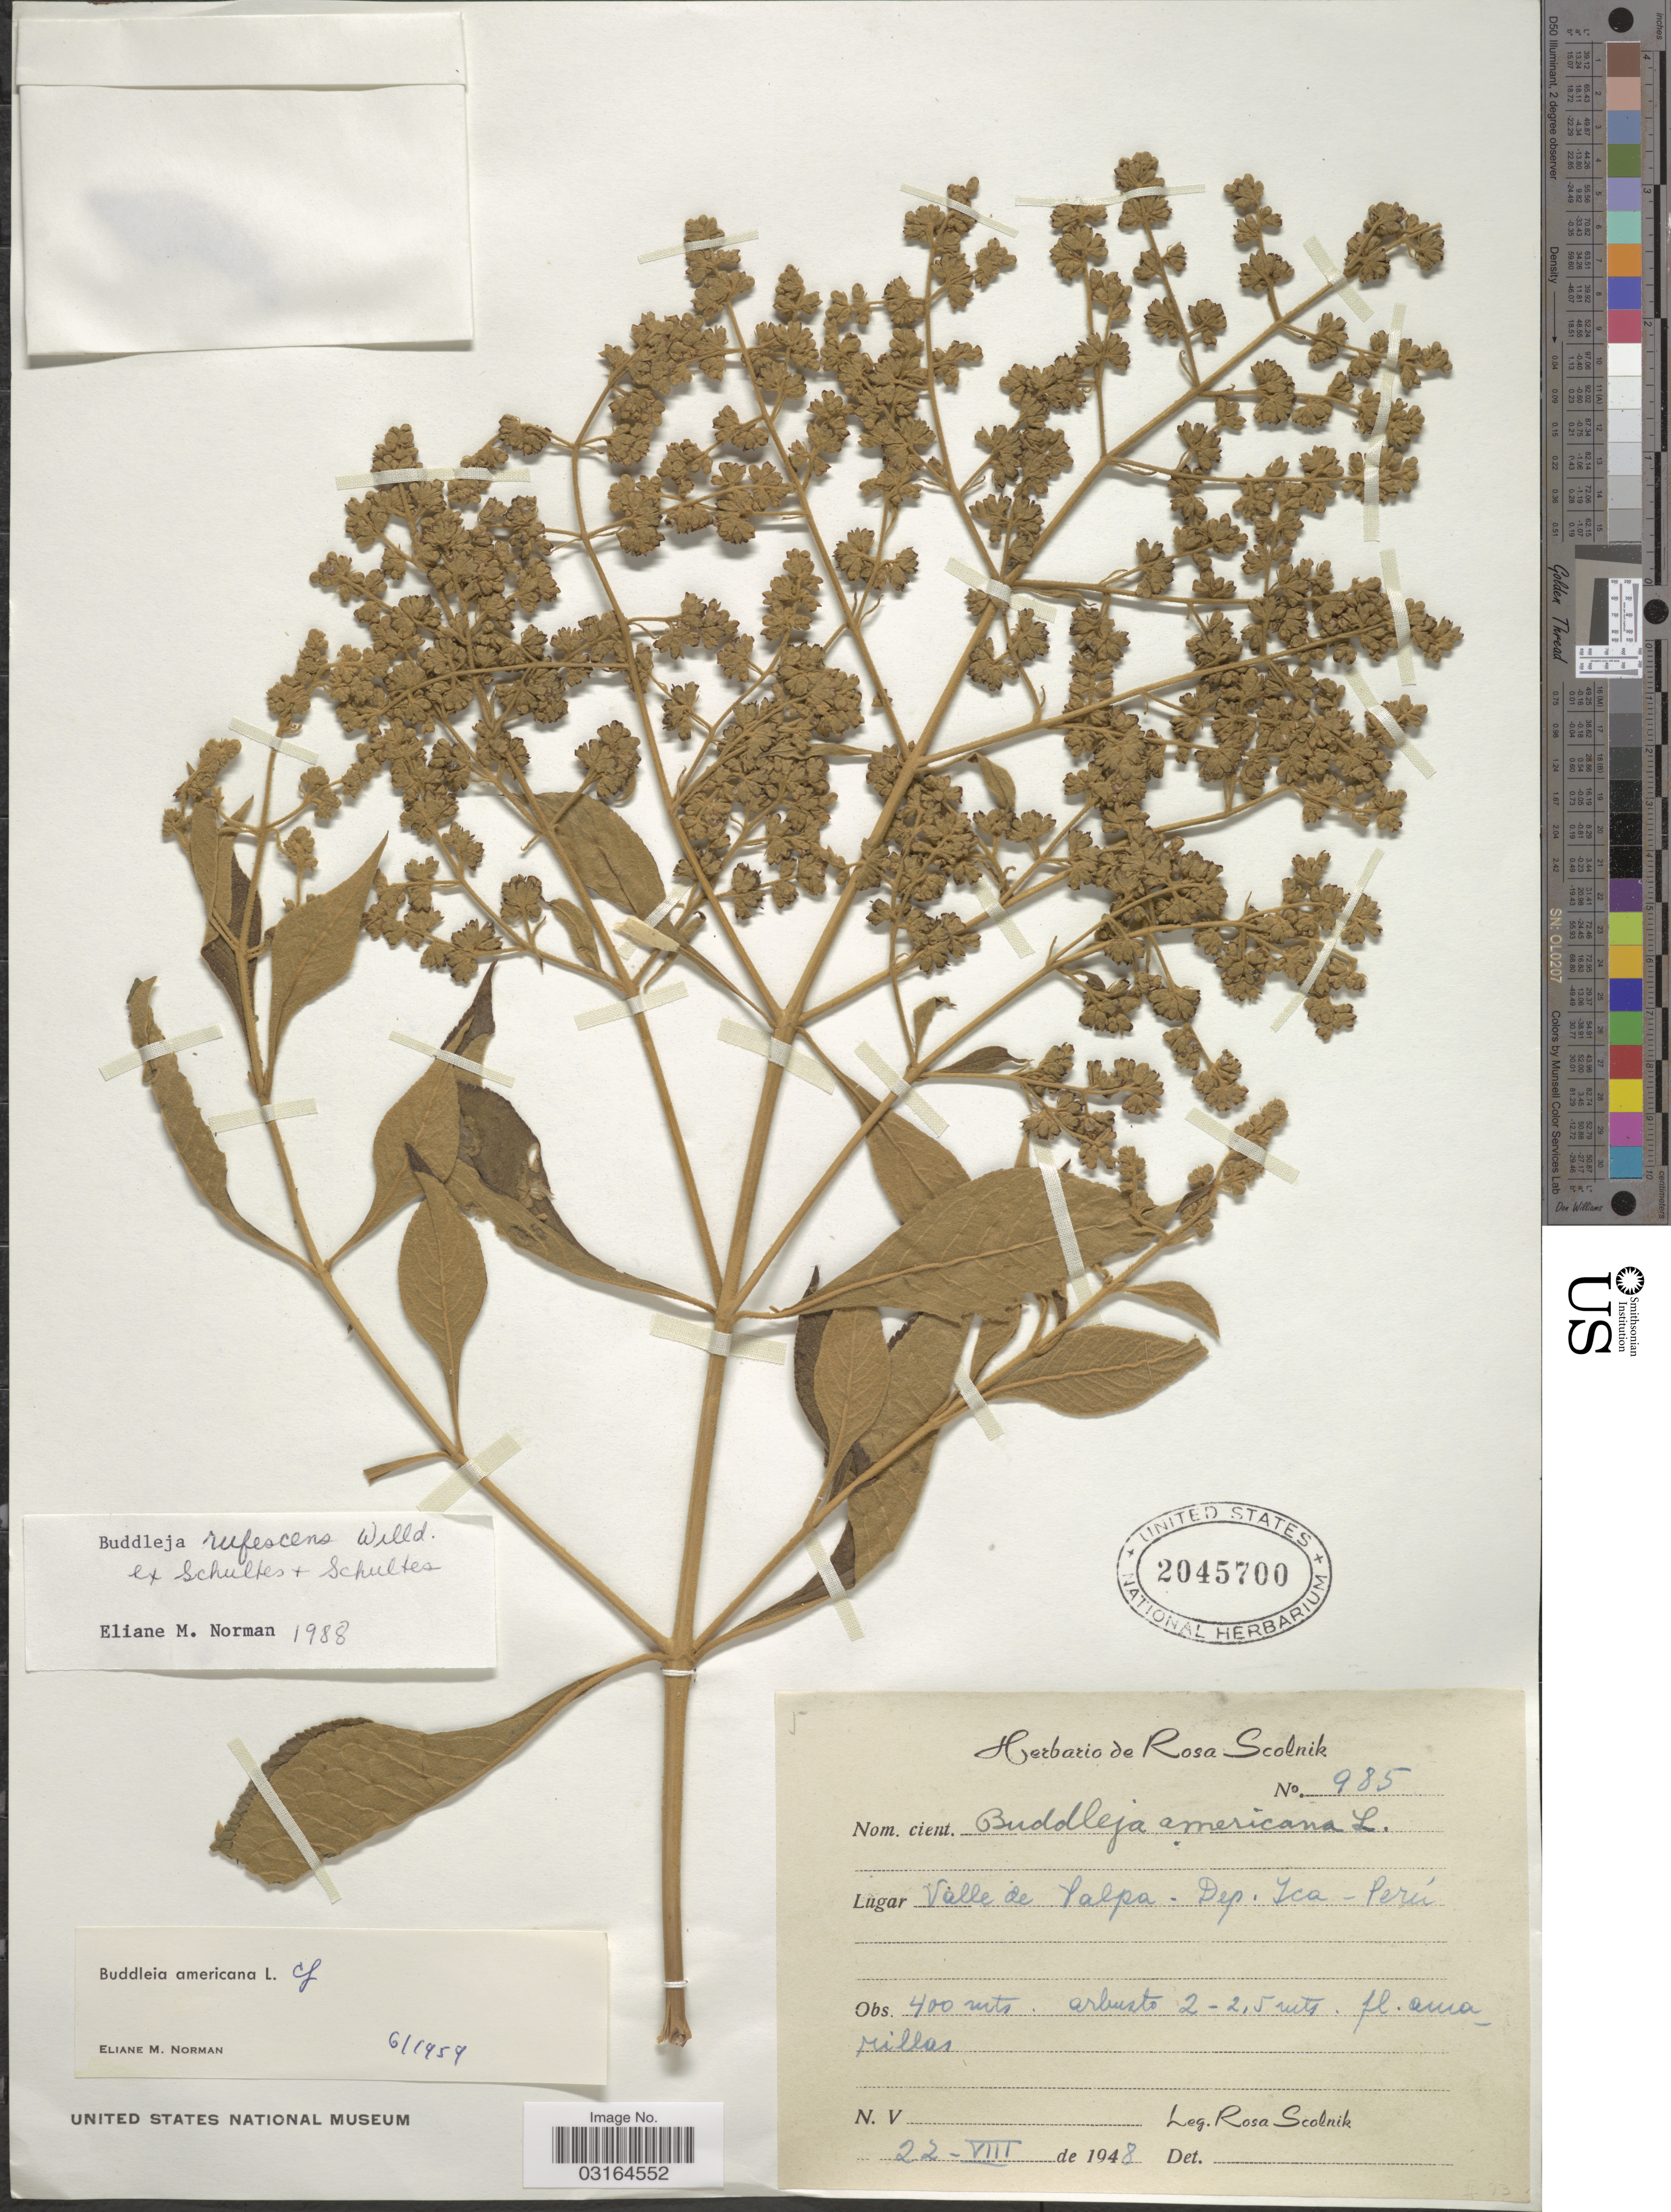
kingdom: Plantae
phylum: Tracheophyta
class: Magnoliopsida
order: Lamiales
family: Scrophulariaceae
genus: Buddleja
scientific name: Buddleja rufescens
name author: Willd.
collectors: R. Scolnik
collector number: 985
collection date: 1948-08-22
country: Peru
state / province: Ica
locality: Valle de Talpa - Dep. Ica - Perú.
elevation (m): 400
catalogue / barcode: US 2045700